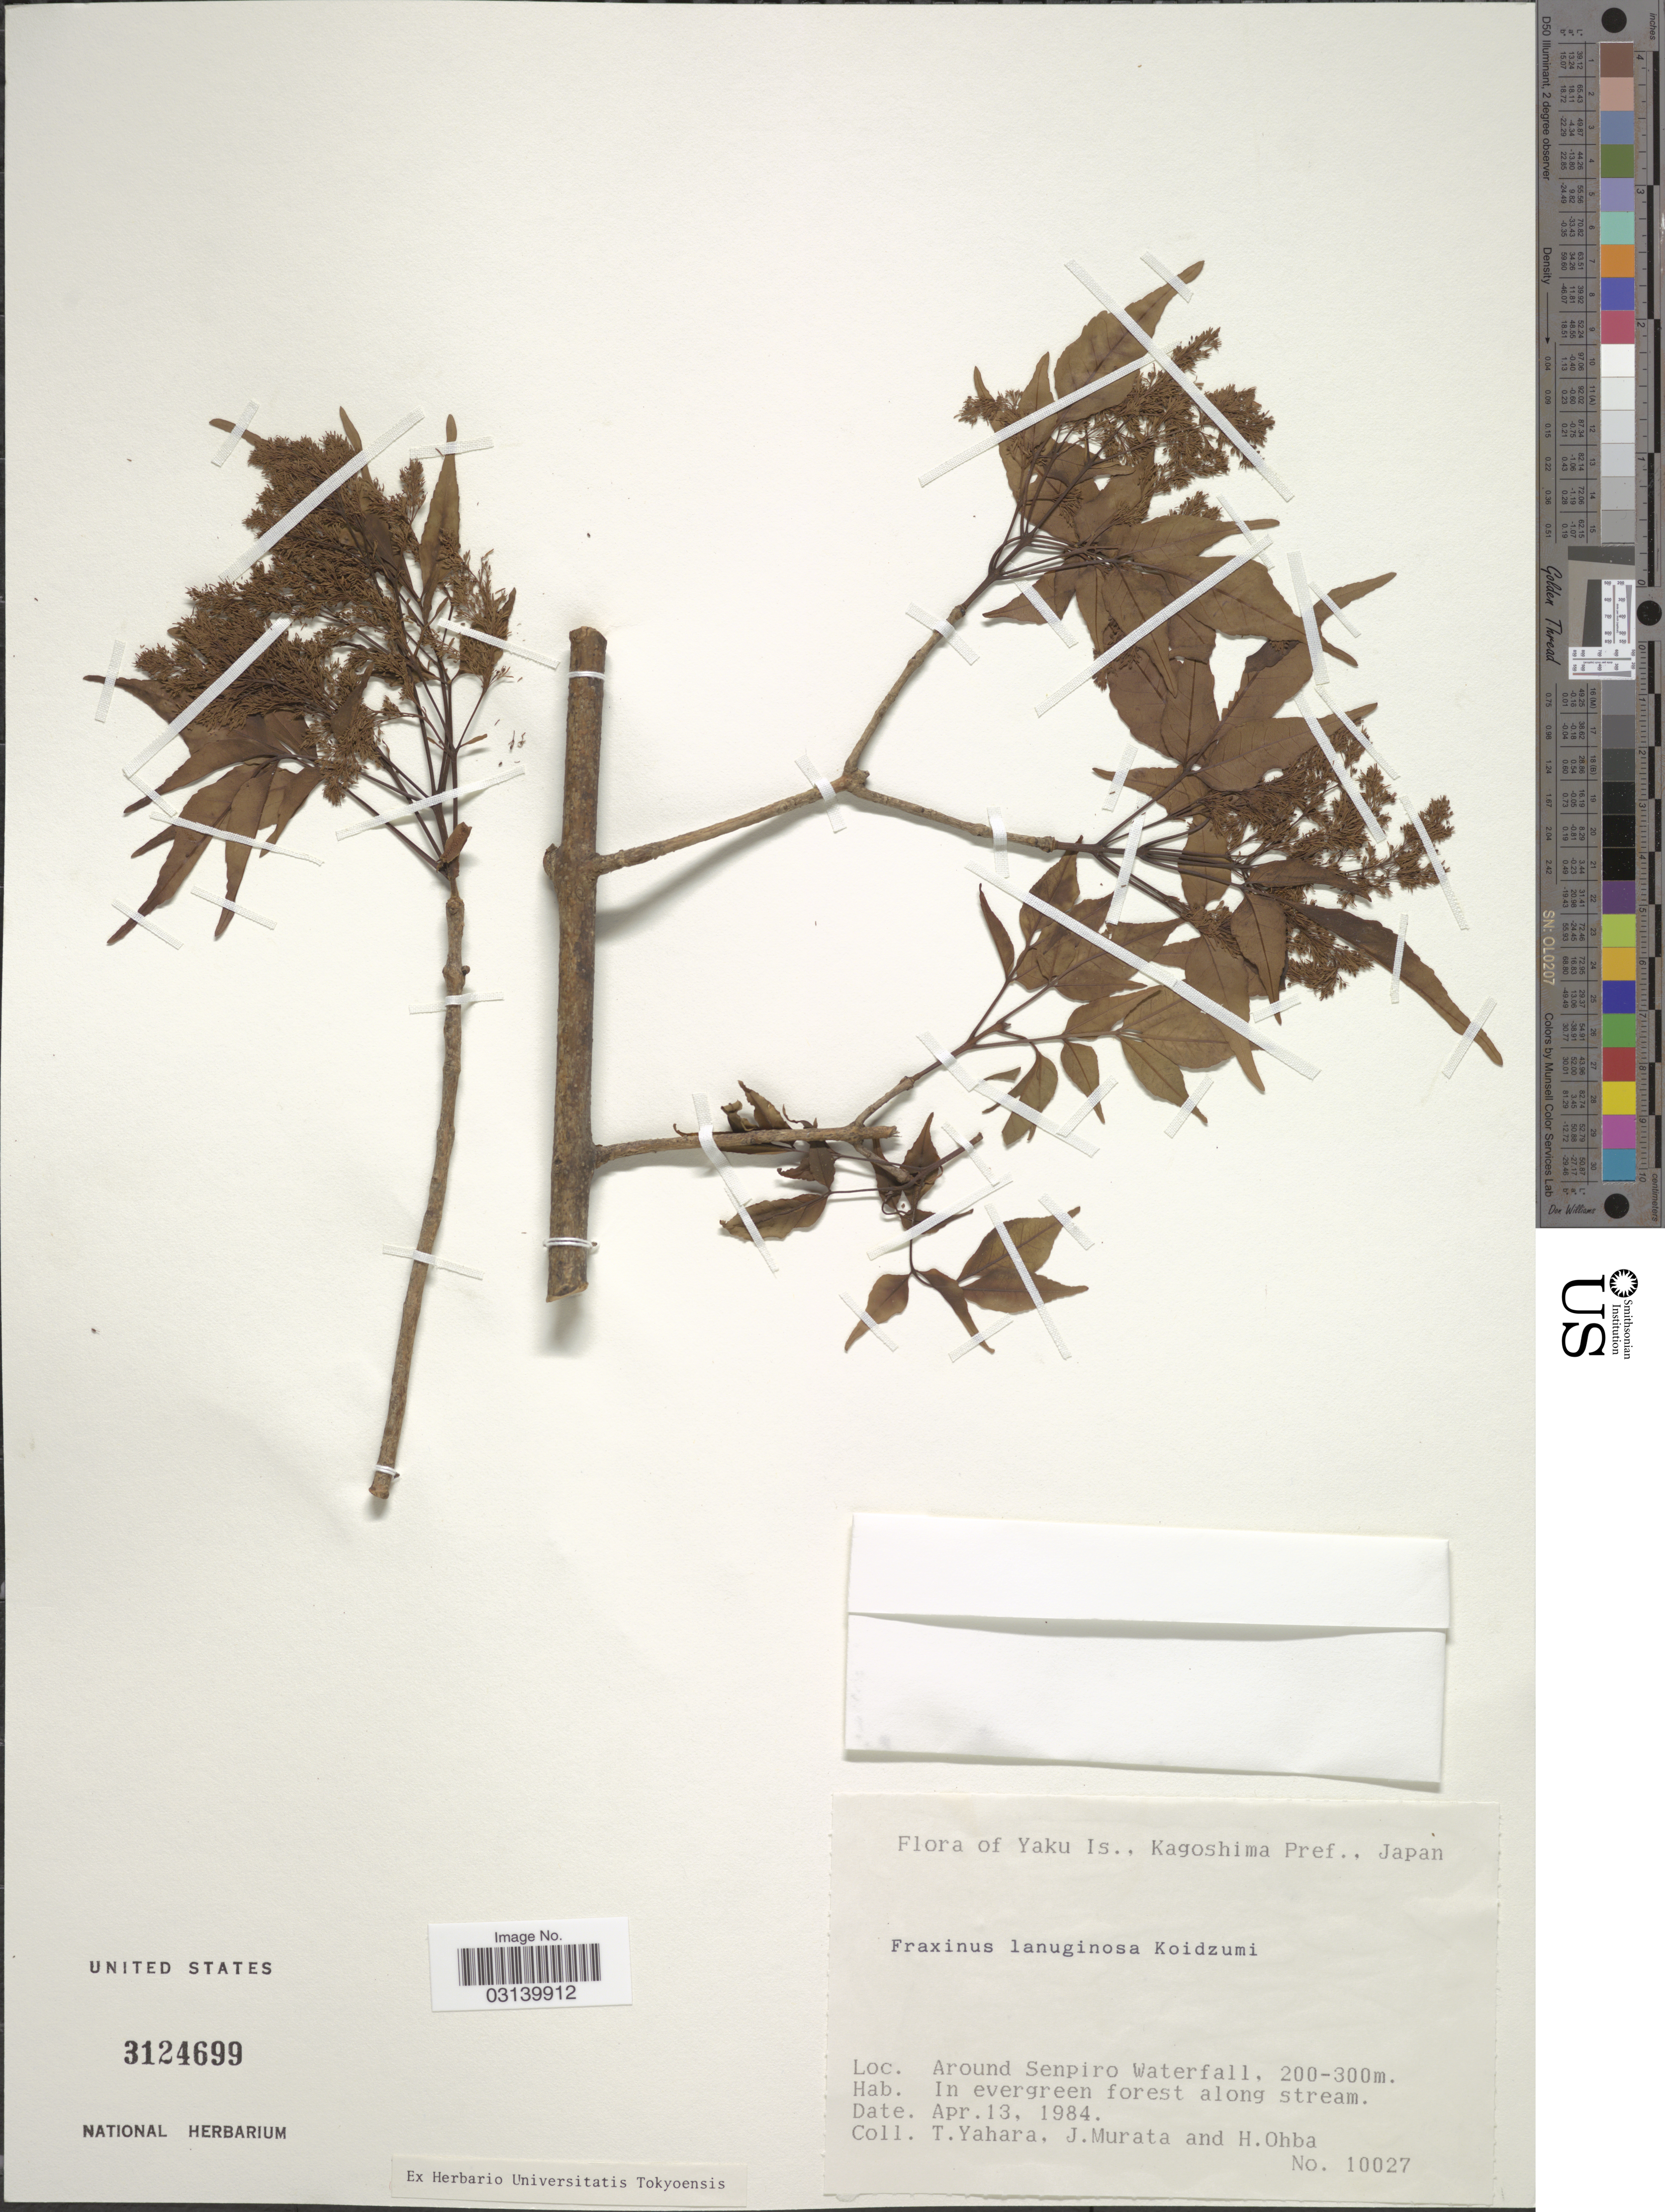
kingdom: Plantae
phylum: Tracheophyta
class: Magnoliopsida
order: Lamiales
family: Oleaceae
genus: Fraxinus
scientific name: Fraxinus lanuginosa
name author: Koidz.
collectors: T. Yahara, J. Murata & H. Ohba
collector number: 10027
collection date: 1984-04-13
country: Japan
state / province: Kagosima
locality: Yaku Is., Kagoshima Pref. Around Senpiro Waterfall.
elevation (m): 200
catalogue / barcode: US 3124699